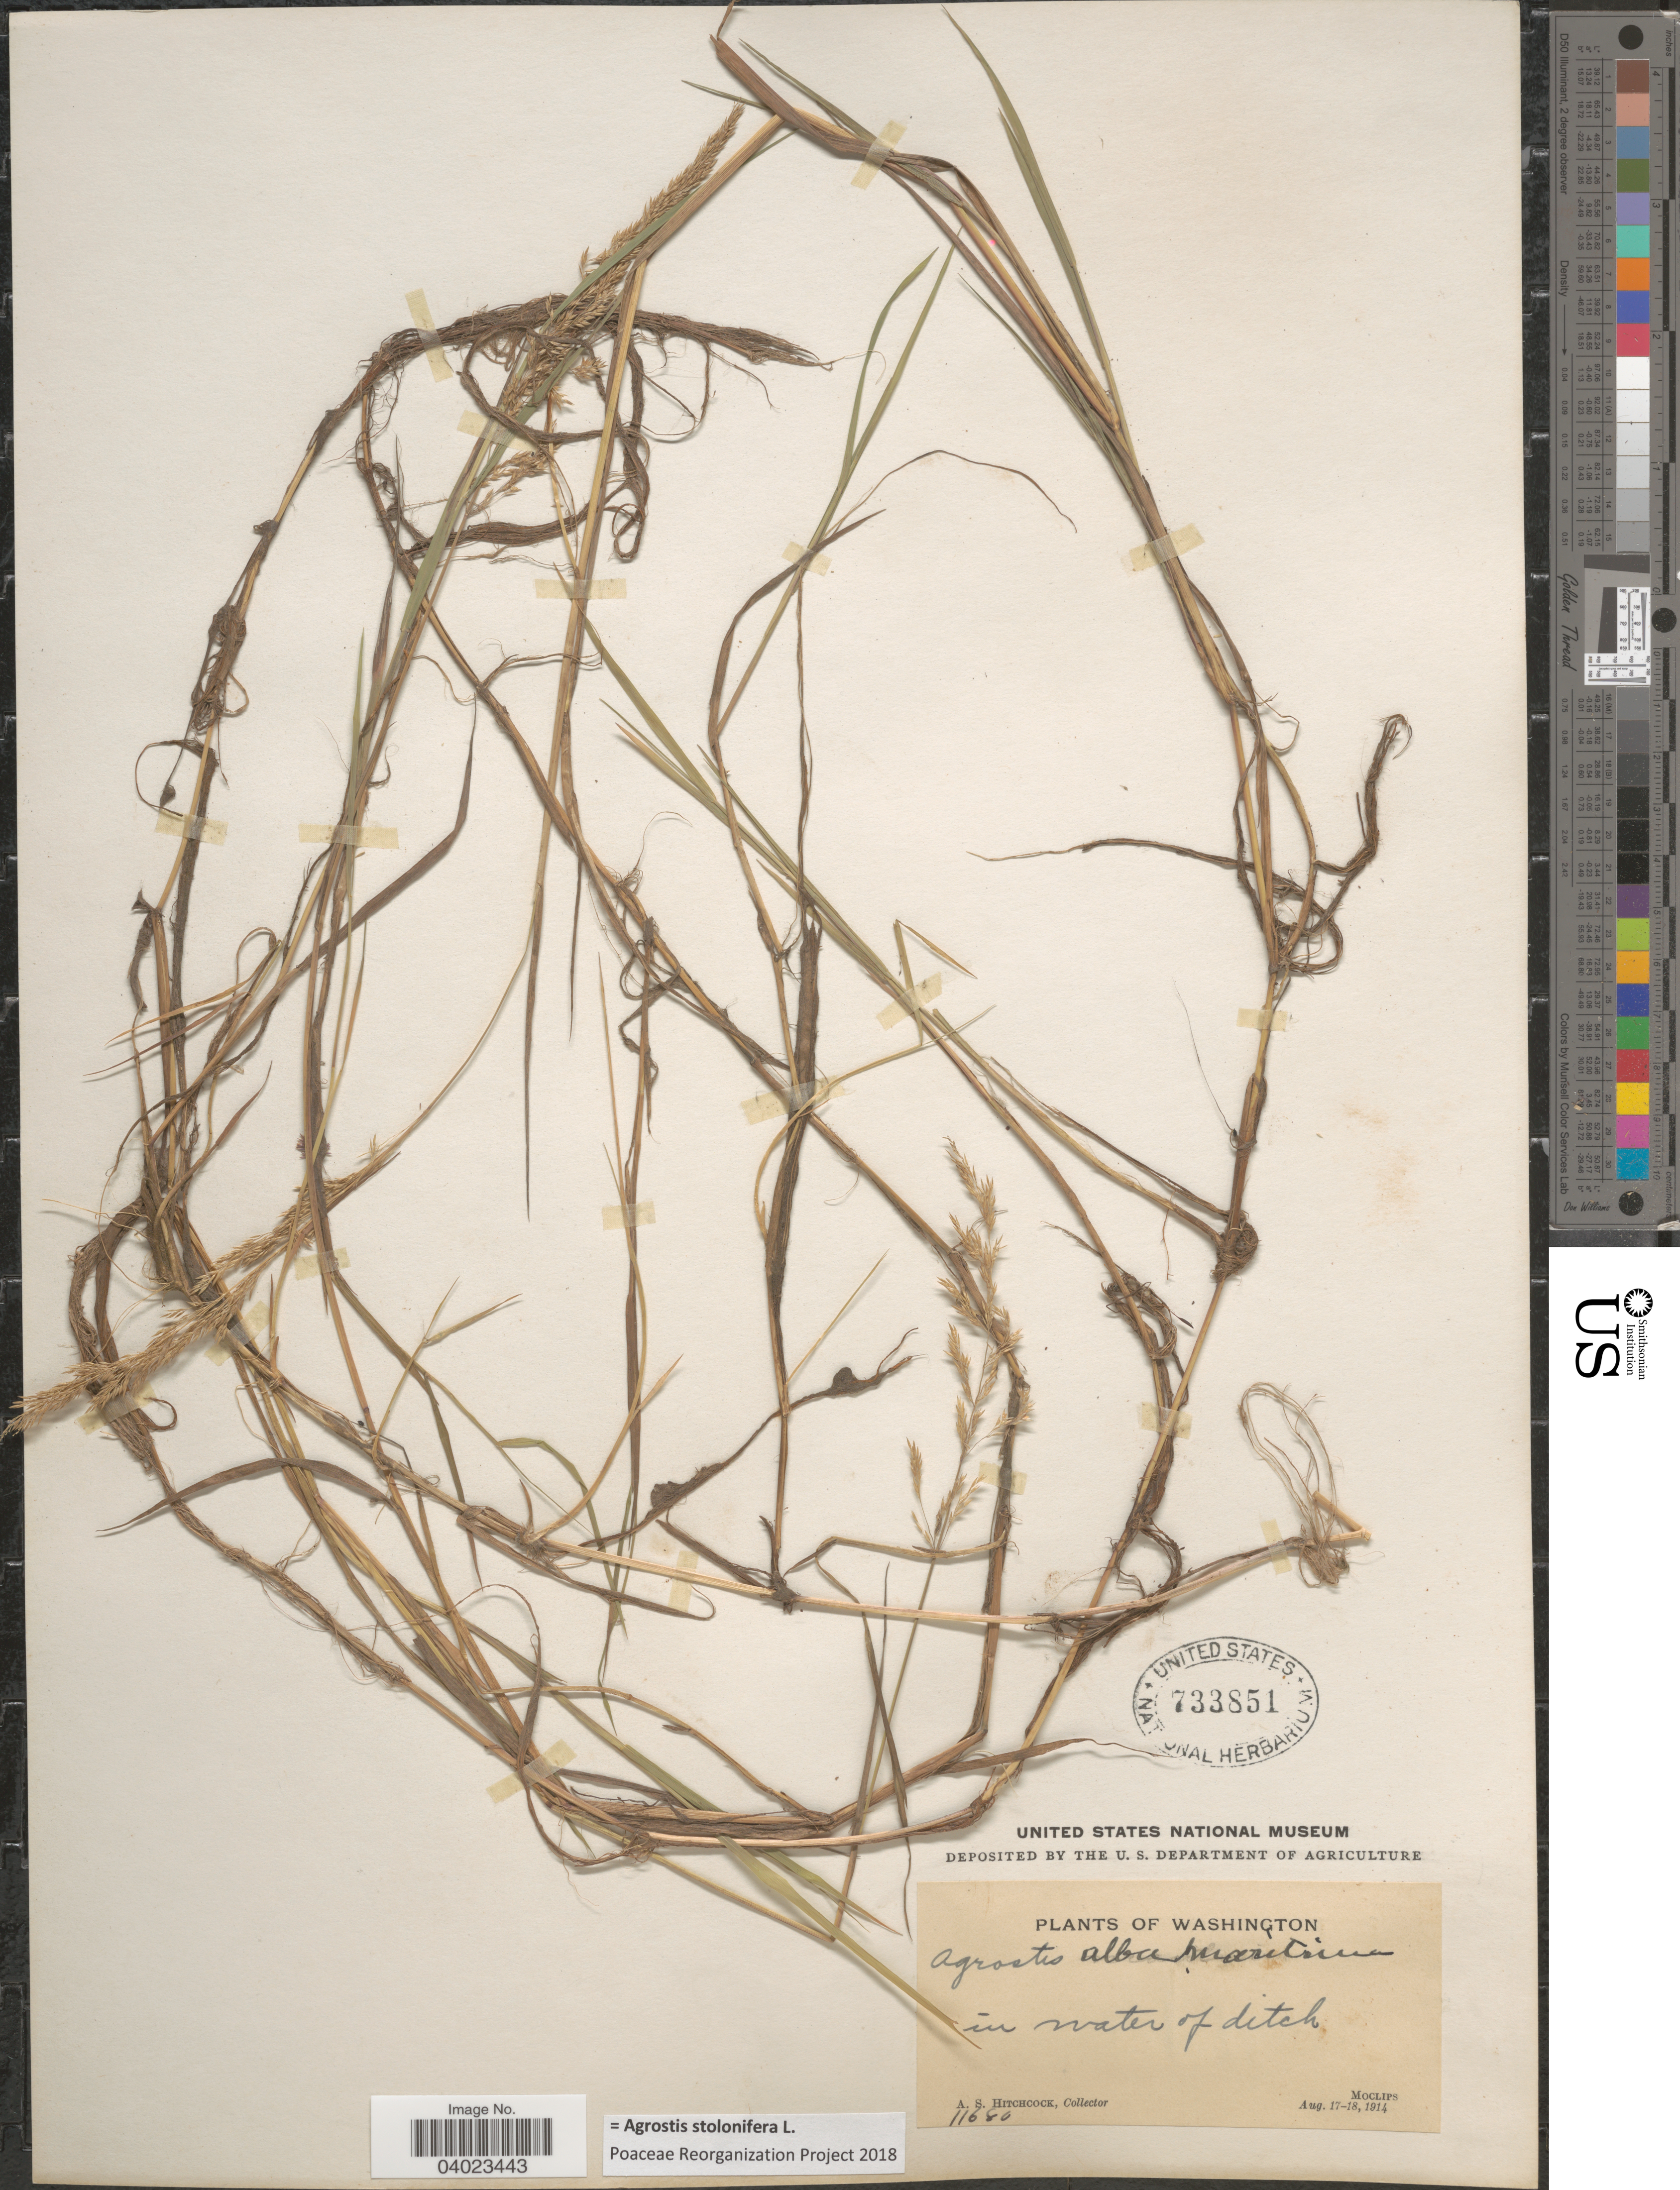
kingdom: Plantae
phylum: Tracheophyta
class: Liliopsida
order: Poales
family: Poaceae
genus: Agrostis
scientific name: Agrostis stolonifera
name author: L.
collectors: A. S. Hitchcock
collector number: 11680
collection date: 1914-08-17/1914-08-18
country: United States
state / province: Washington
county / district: Grays Harbor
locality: Moclips.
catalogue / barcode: US 733851